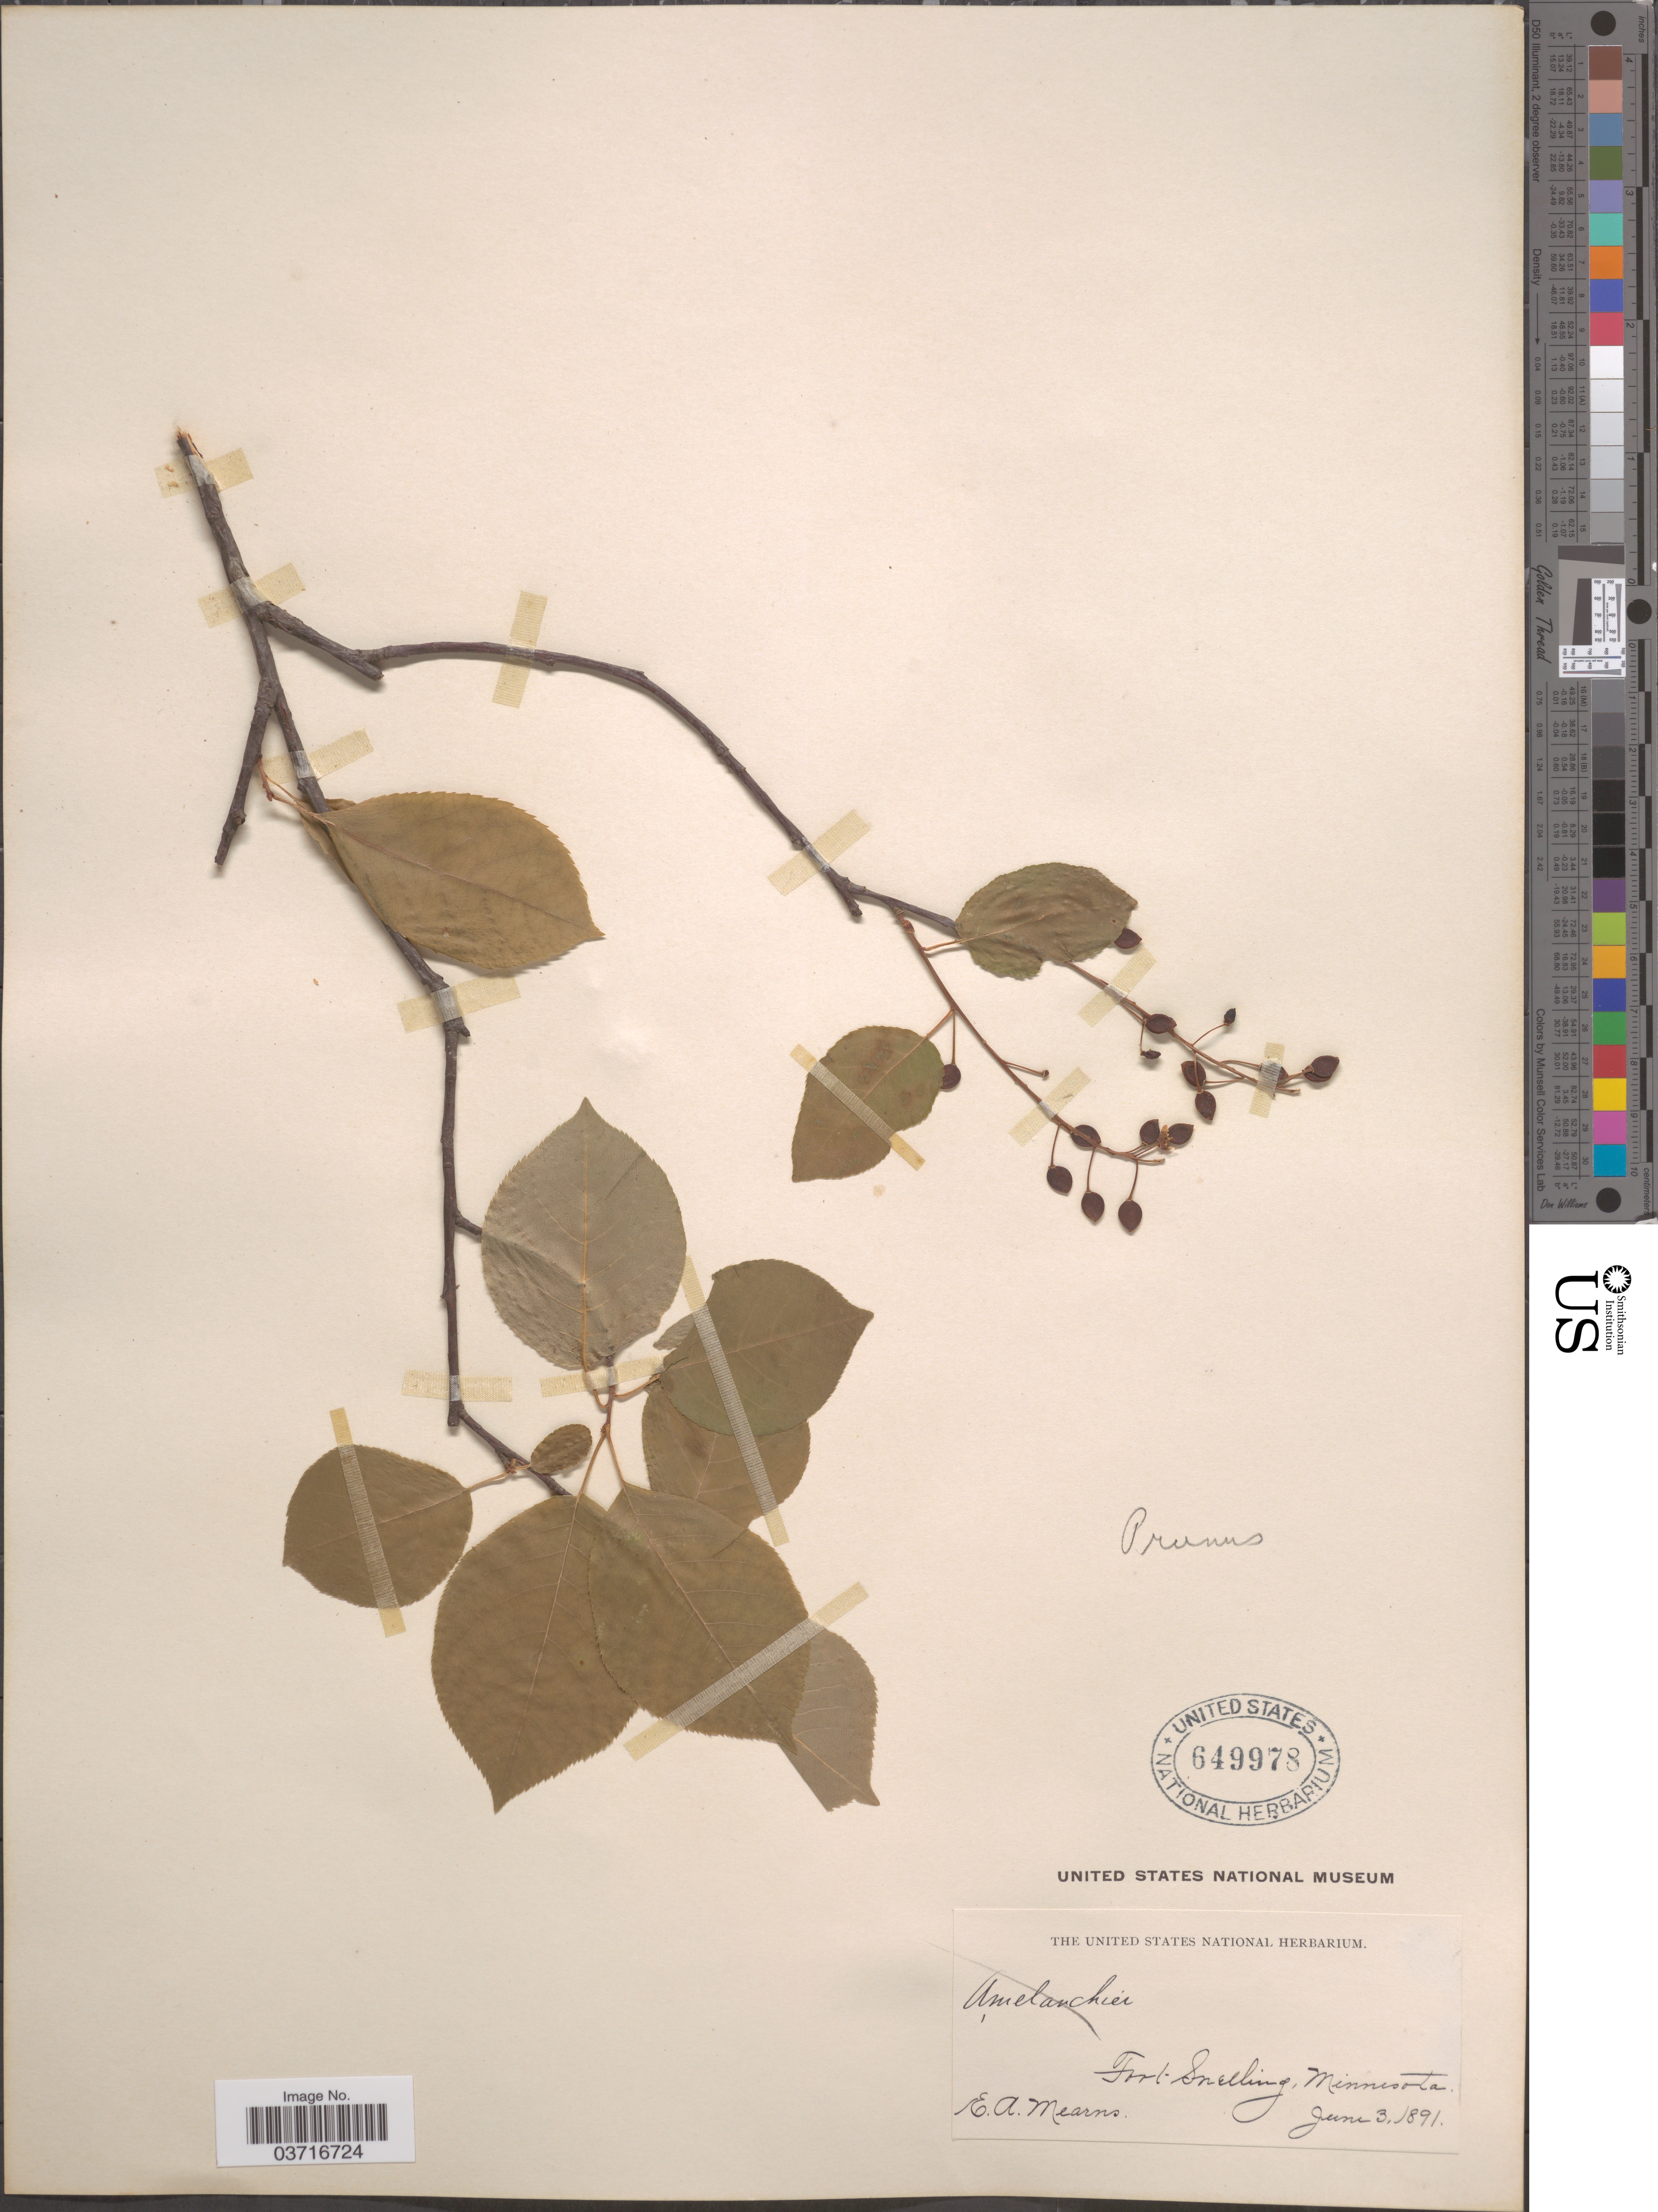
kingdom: Plantae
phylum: Tracheophyta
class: Magnoliopsida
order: Rosales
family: Rosaceae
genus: Prunus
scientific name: Prunus sp.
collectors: E. A. Mearns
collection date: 1891-06-03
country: United States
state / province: Minnesota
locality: Fort Snelling.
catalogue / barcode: US 649978